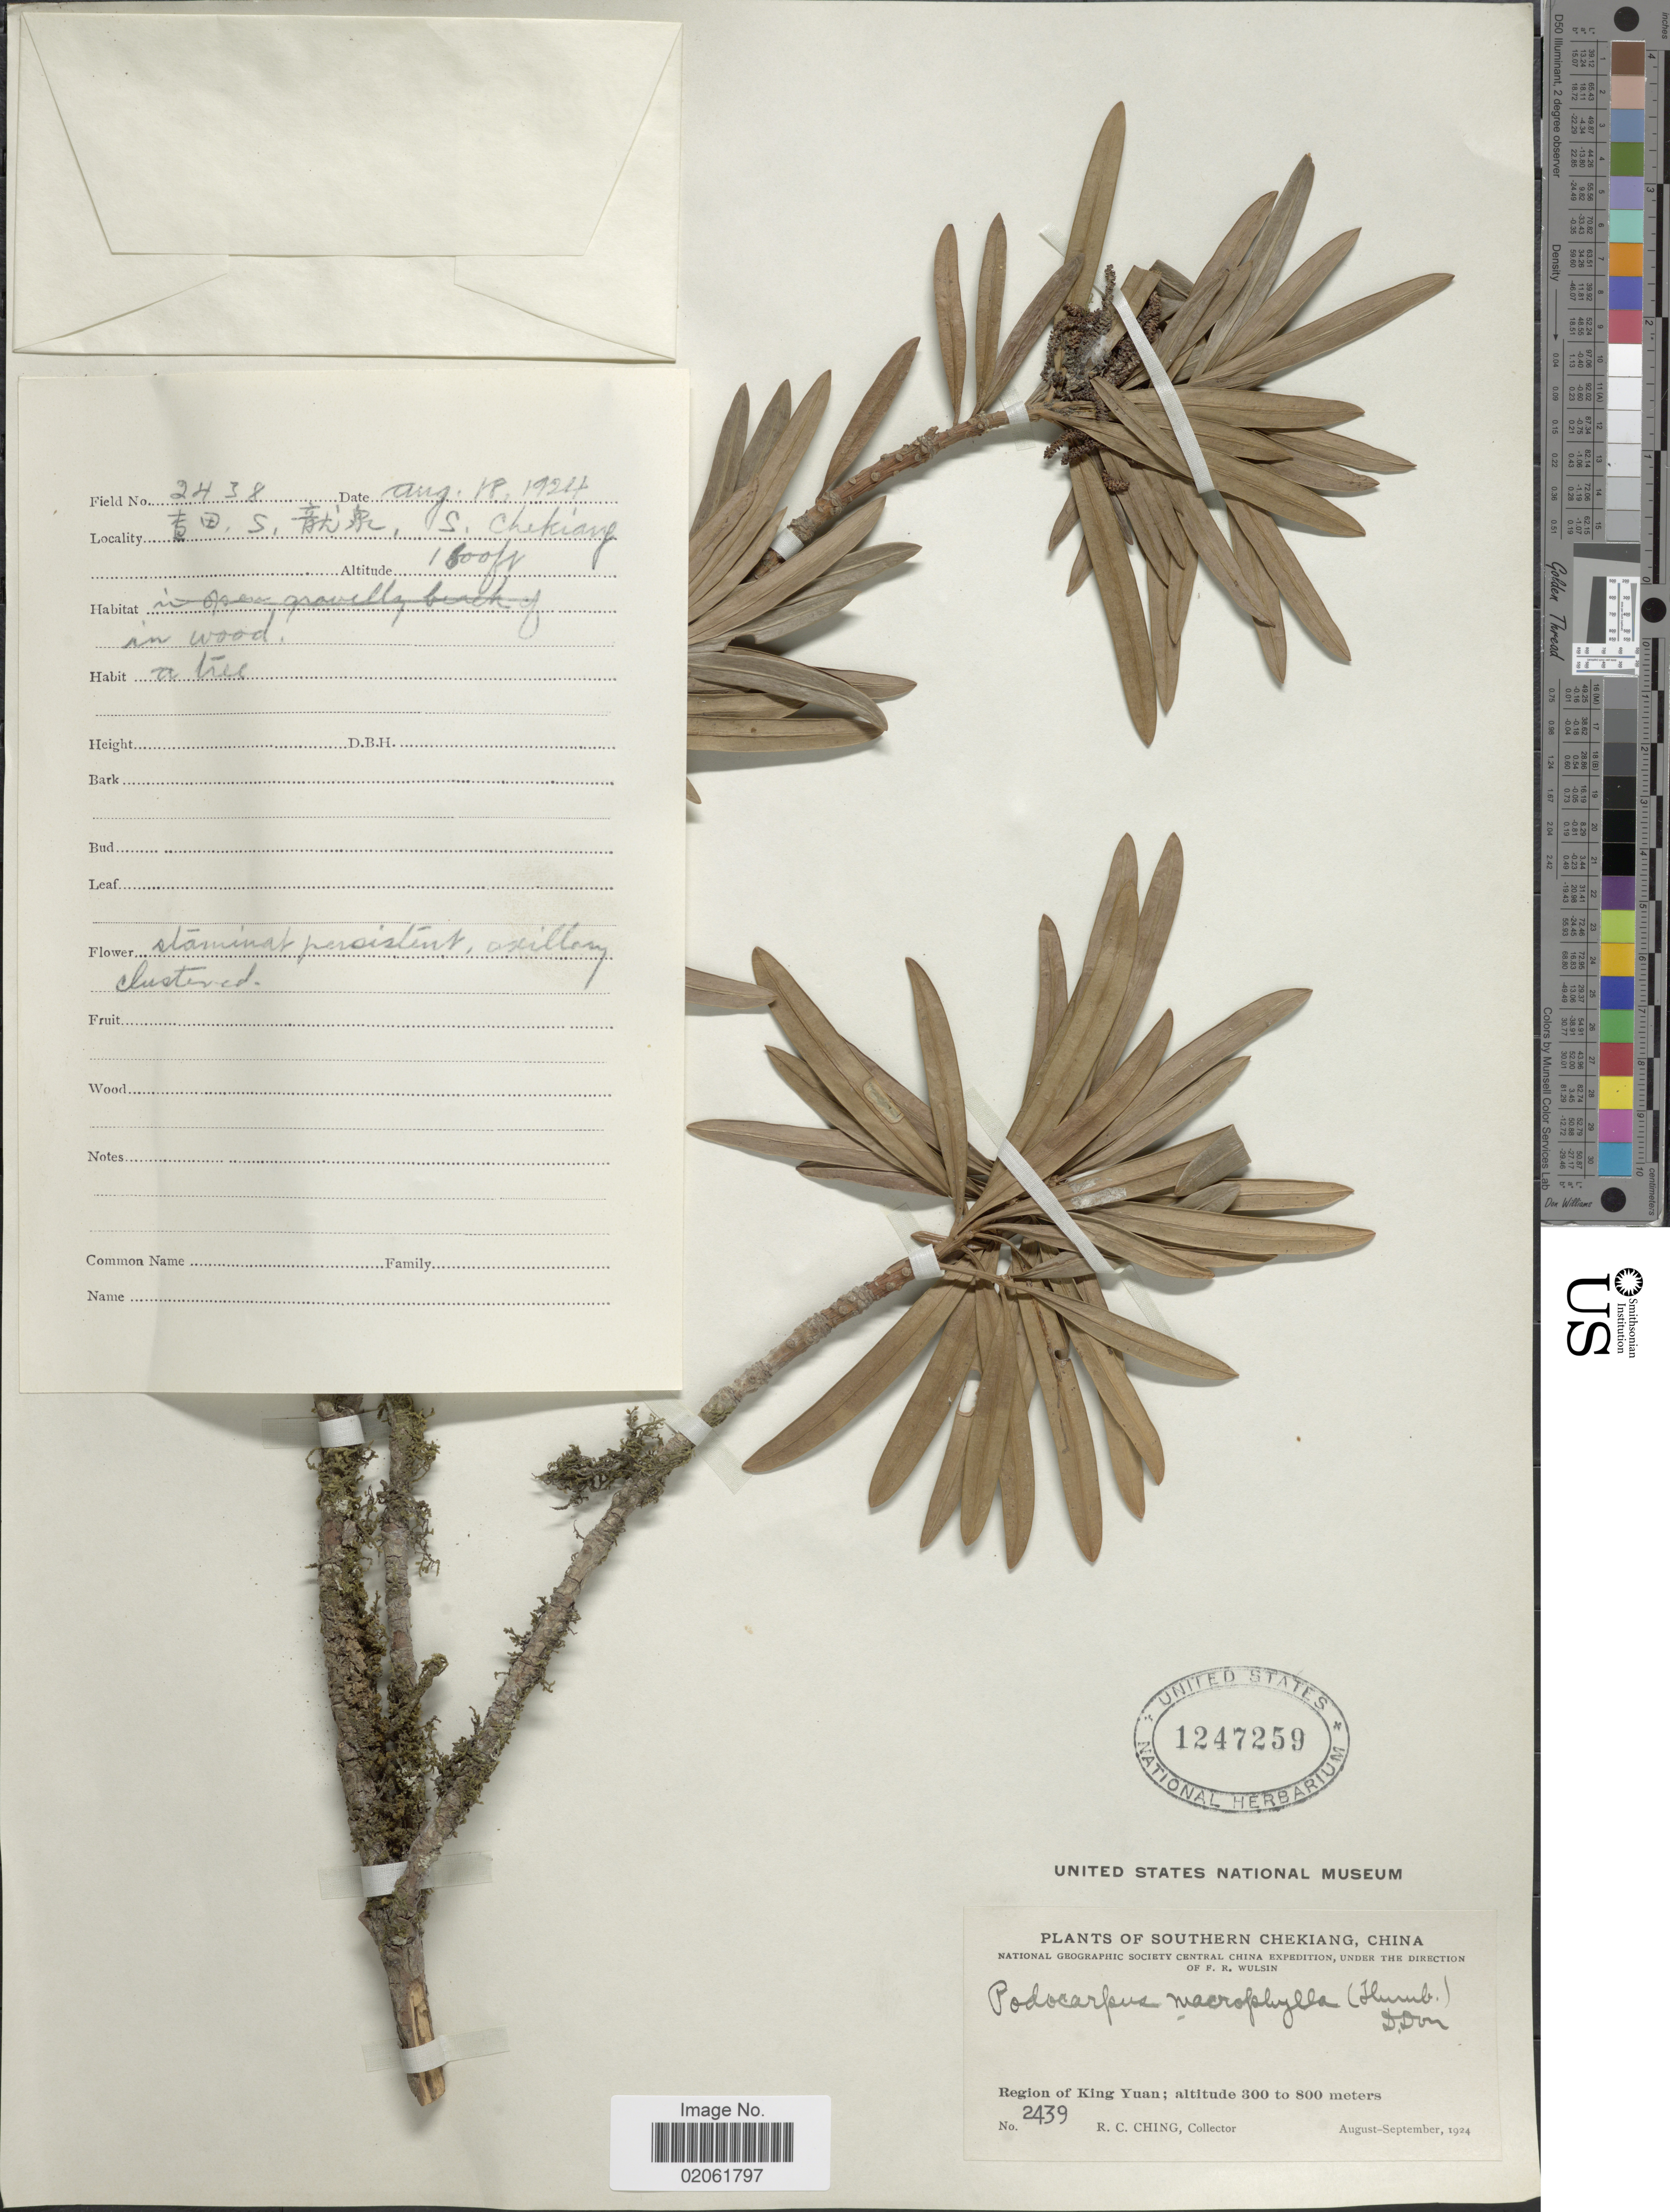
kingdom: Plantae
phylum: Tracheophyta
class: Pinopsida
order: Pinales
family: Podocarpaceae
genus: Podocarpus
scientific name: Podocarpus macrophyllus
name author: (Thunb.) Sweet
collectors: R. C. Ching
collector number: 2439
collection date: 1924-08/1924-09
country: China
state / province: Zhejiang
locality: Southern Chekiang, Region of King Yuan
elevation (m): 300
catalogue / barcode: US 1247259